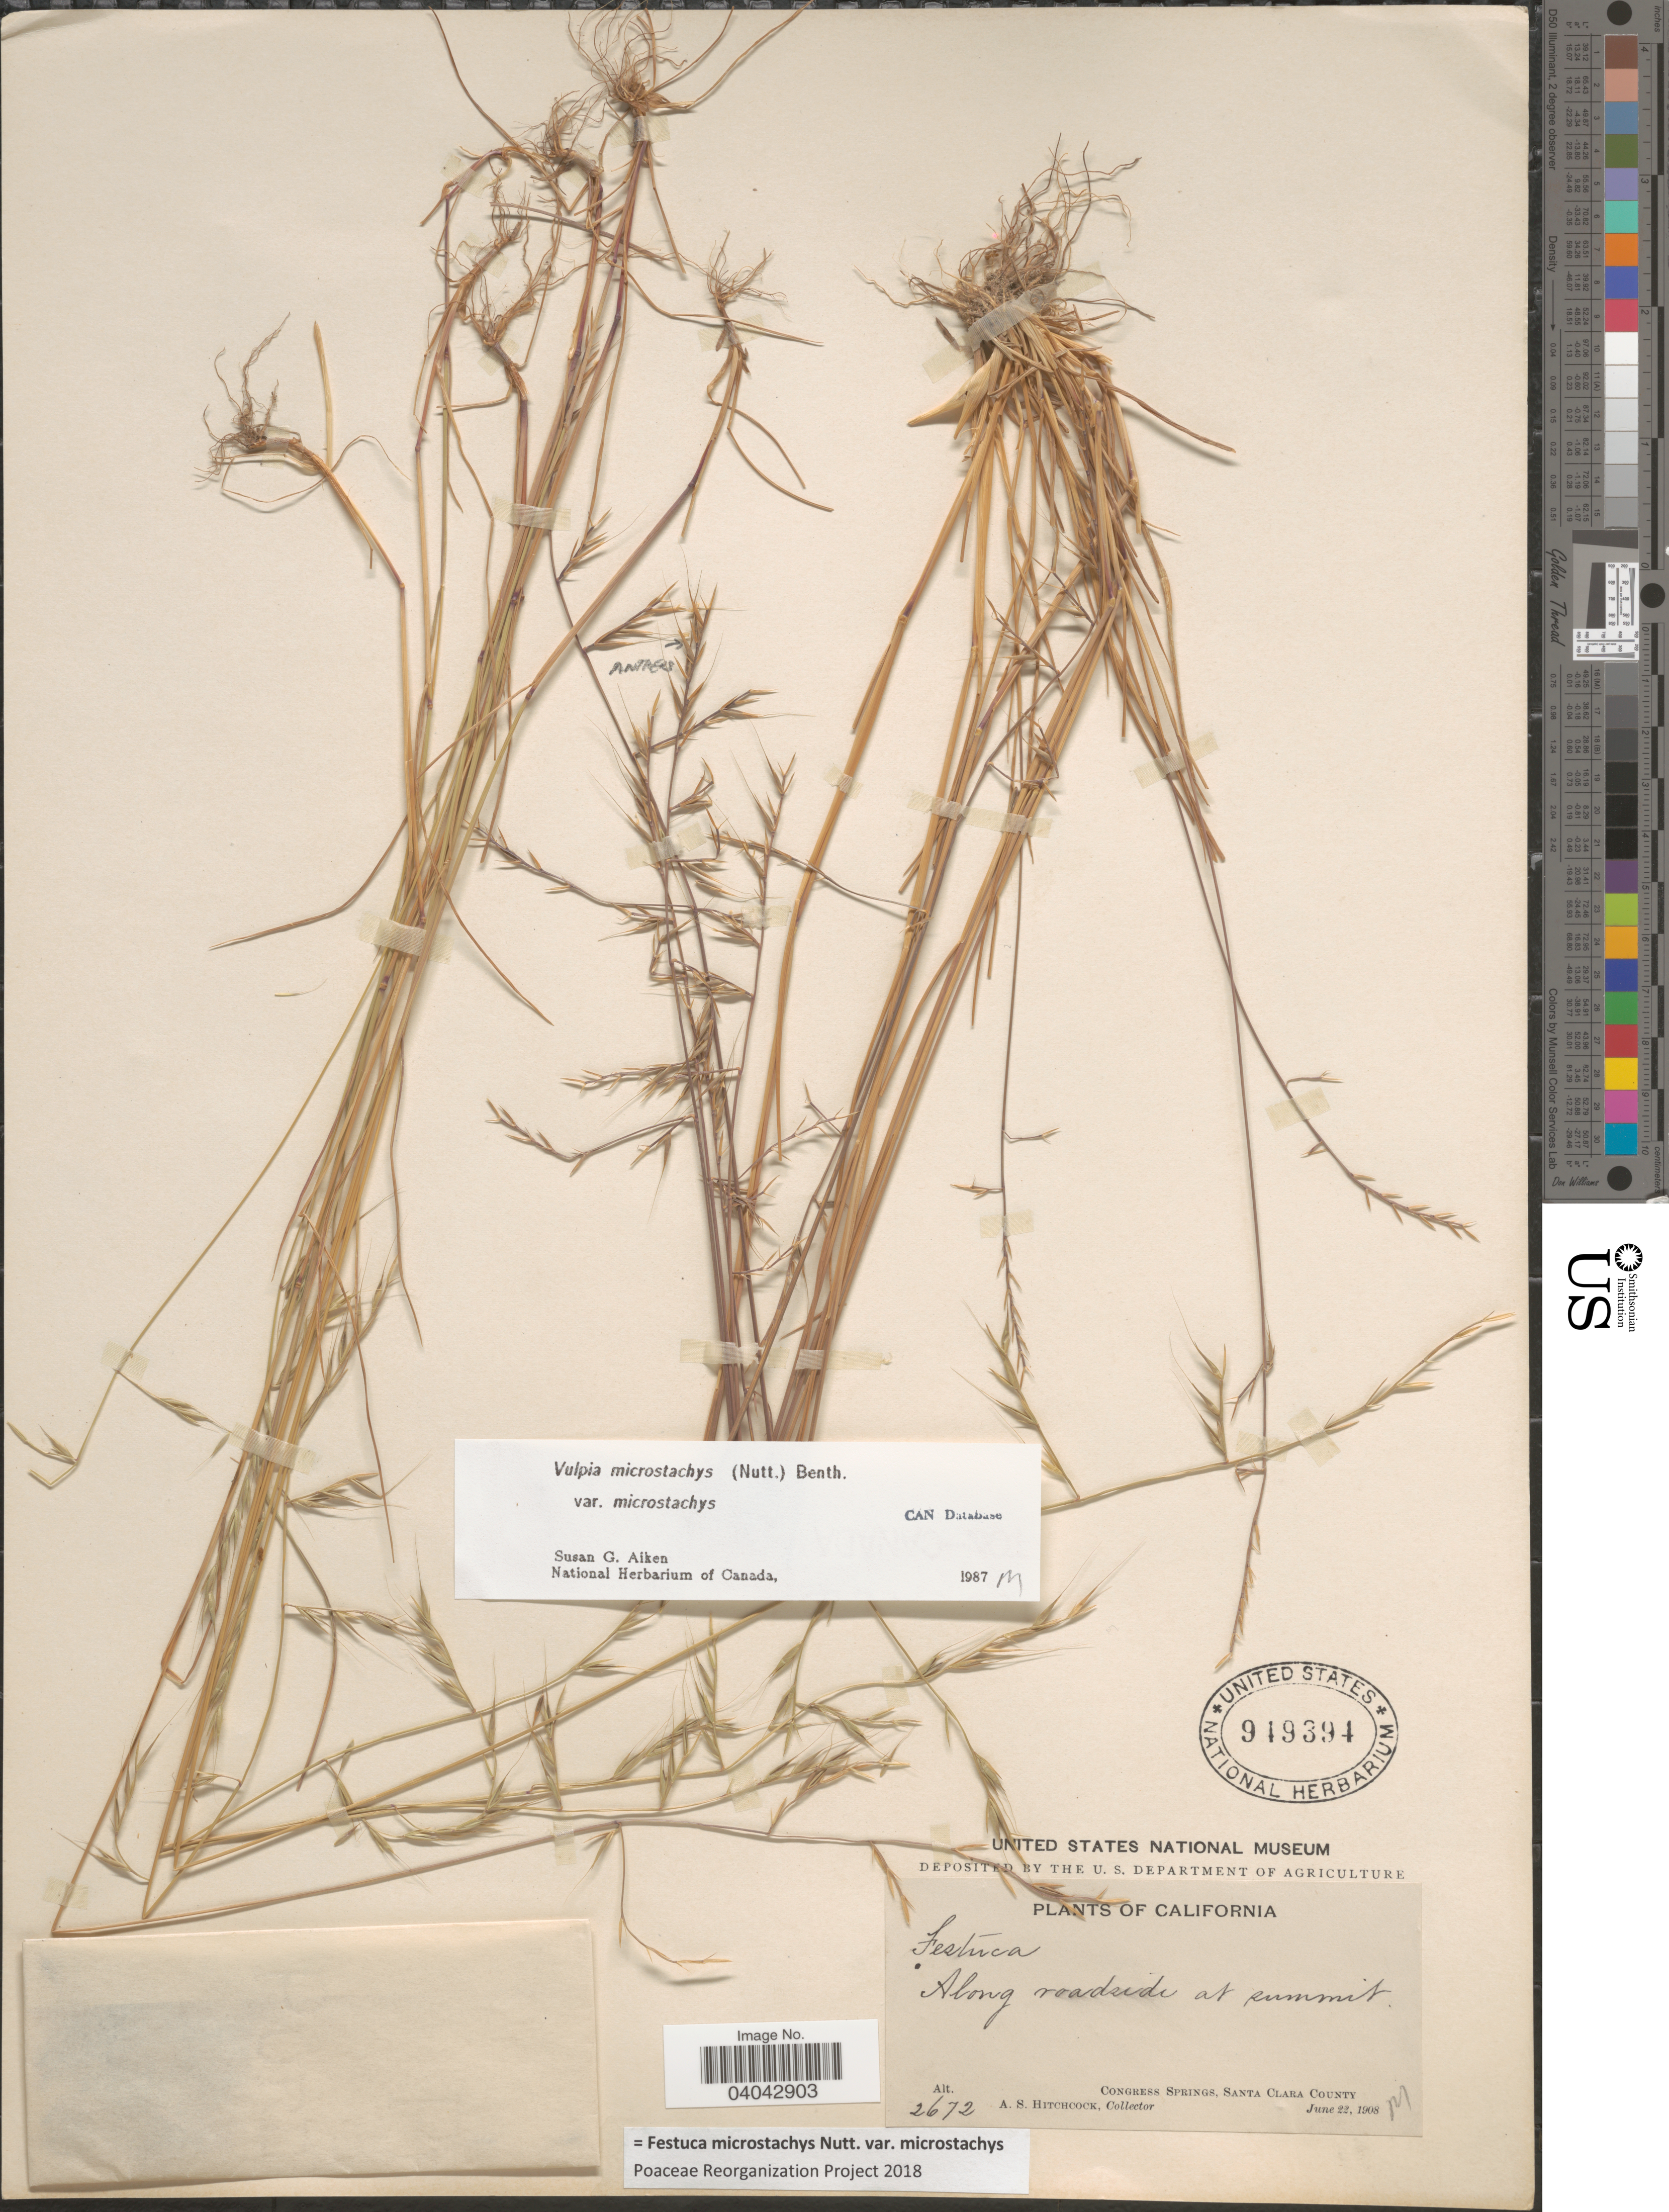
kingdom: Plantae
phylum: Tracheophyta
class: Liliopsida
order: Poales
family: Poaceae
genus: Festuca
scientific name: Festuca microstachys var. microstachys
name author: Nutt.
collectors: A. S. Hitchcock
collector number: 2672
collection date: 1908-06-22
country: United States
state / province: California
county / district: Santa Clara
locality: Congress Springs, Santa Clara County.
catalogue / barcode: US 949394